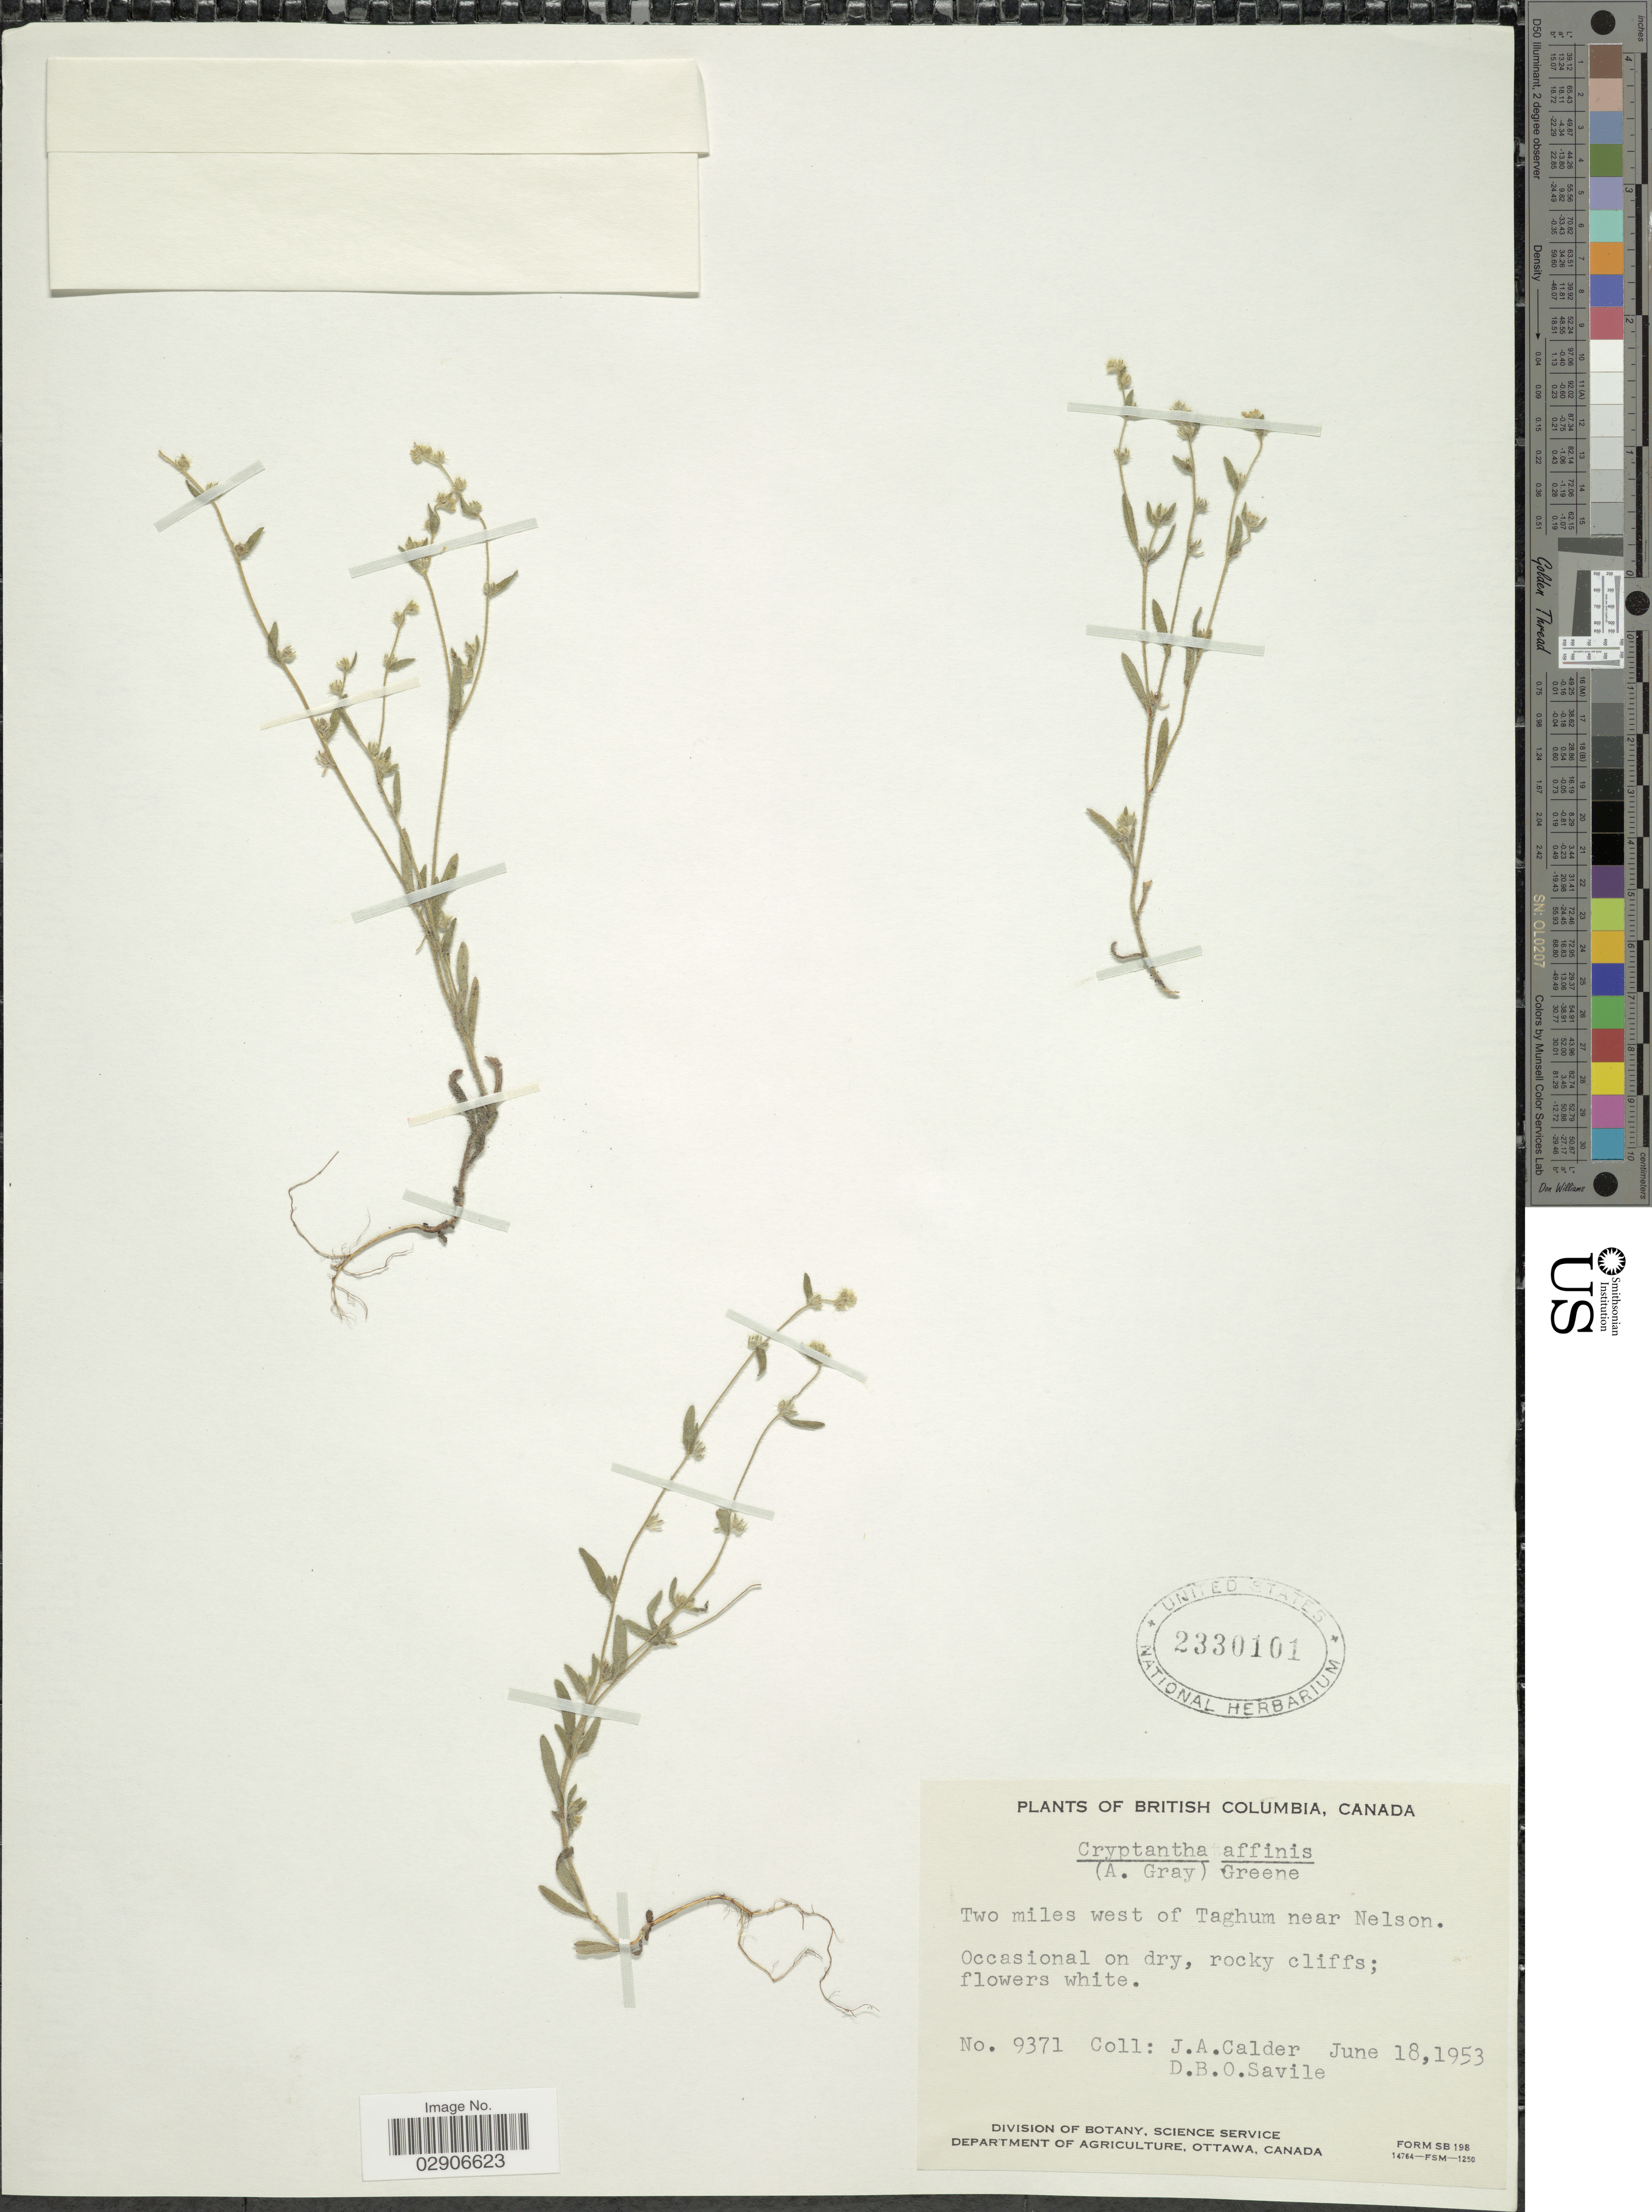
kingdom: Plantae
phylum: Tracheophyta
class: Magnoliopsida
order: Boraginales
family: Boraginaceae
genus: Cryptantha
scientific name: Cryptantha affinis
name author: (A. Gray) Greene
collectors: J. A. Calder & D. Savile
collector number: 9371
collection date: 1953-06-18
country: Canada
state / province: British Columbia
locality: Two miles west of Taghum near Nelson. British Colombia, Canada.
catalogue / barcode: US 2330101